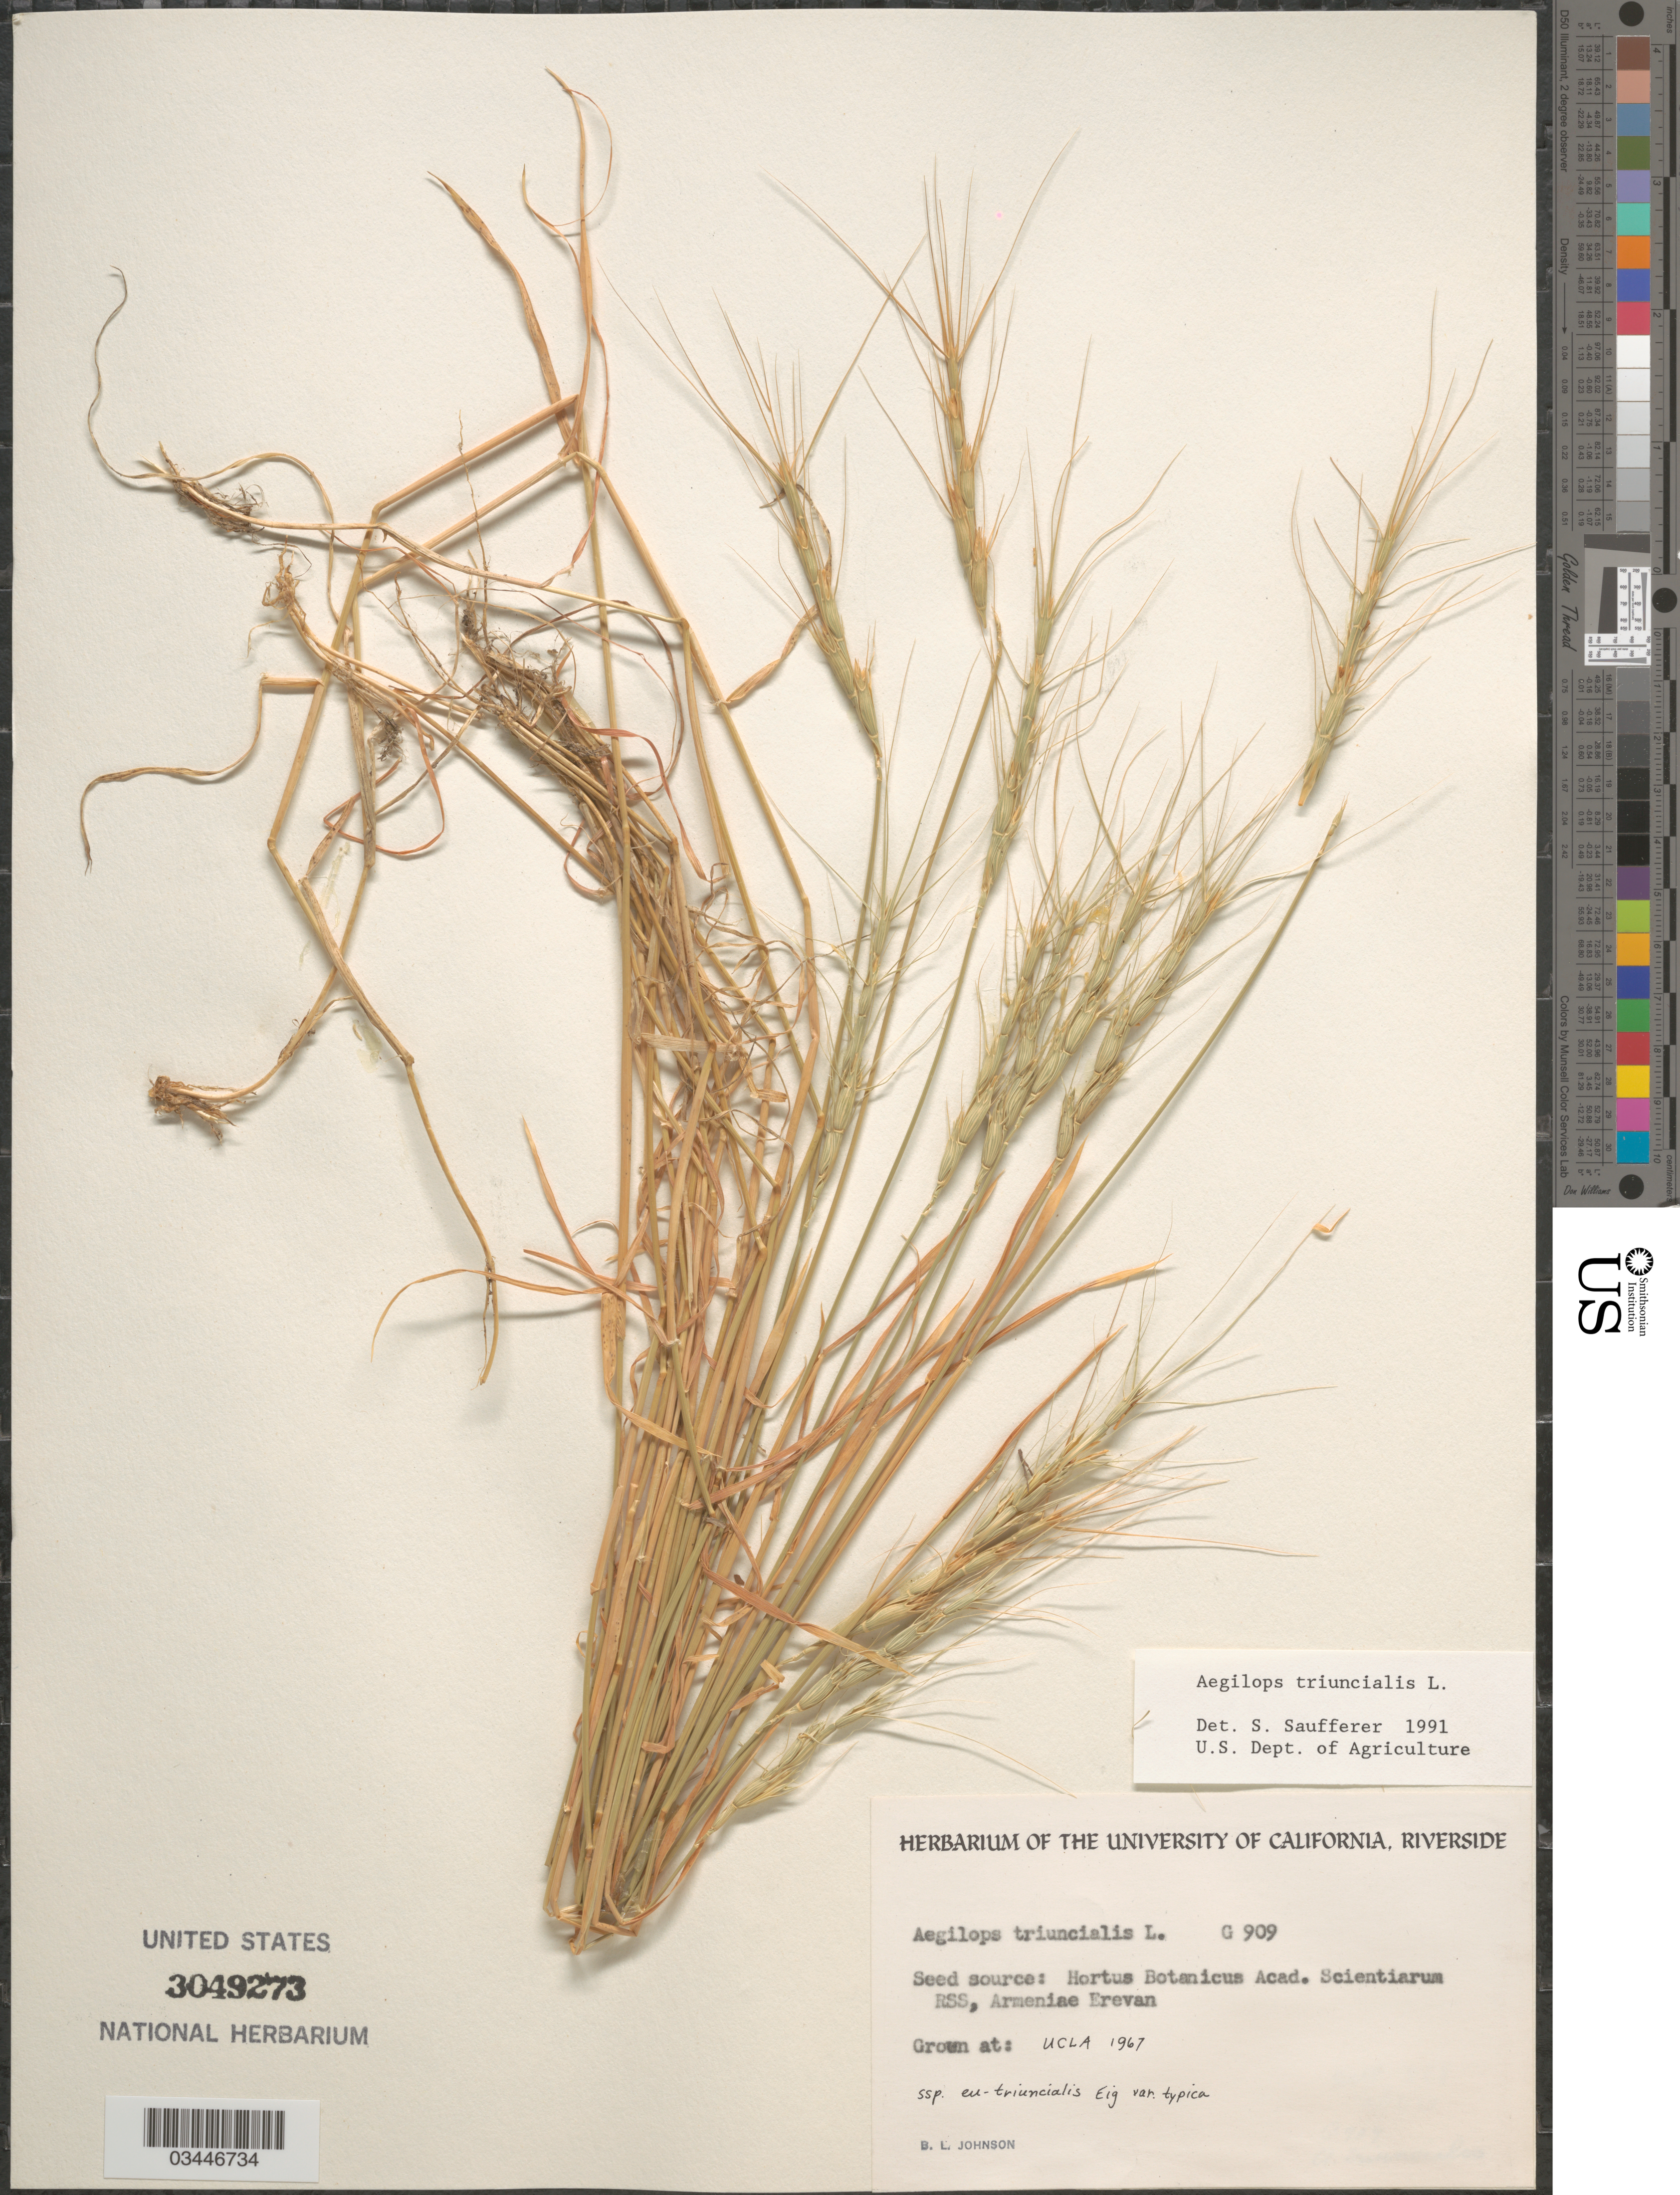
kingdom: Plantae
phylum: Tracheophyta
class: Liliopsida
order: Poales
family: Poaceae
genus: Aegilops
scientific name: Aegilops triuncialis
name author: L.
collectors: B. Johnson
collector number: G909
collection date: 1967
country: United States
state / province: California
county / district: Los Angeles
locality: UCLA.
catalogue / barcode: US 3049273